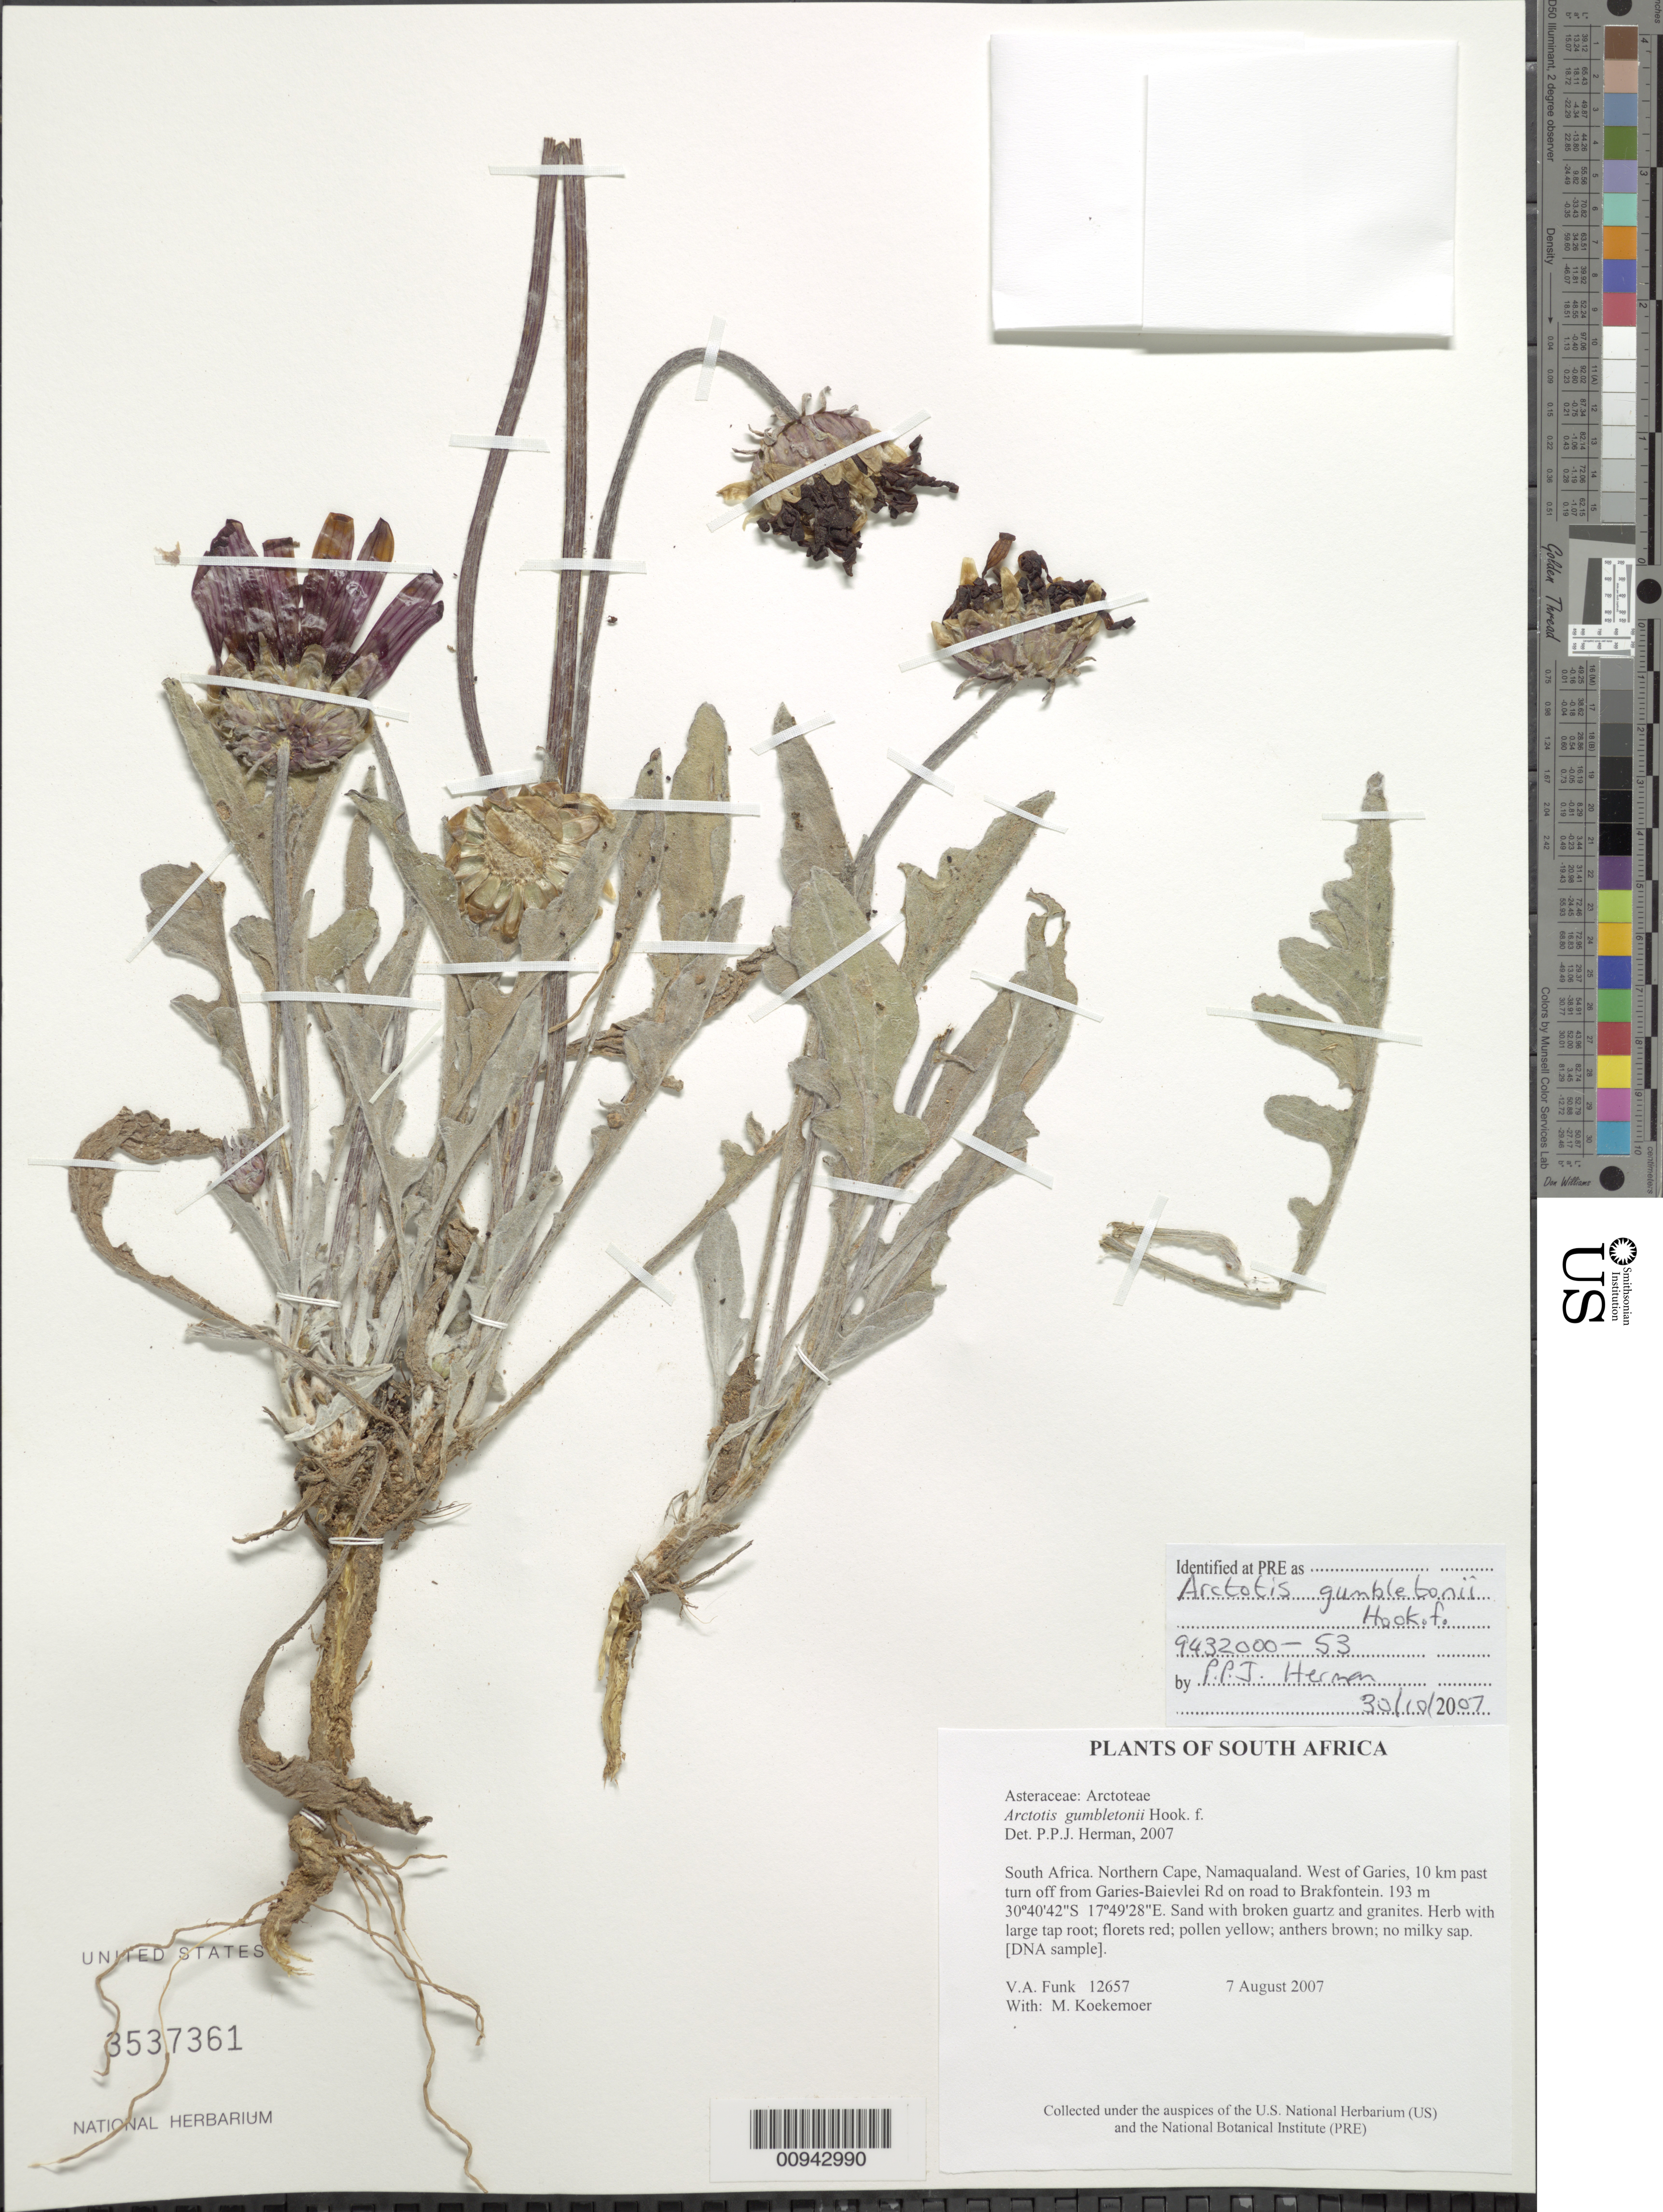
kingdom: Plantae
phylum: Tracheophyta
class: Magnoliopsida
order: Asterales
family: Asteraceae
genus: Arctotis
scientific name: Arctotis gumbletonii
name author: Hook. f.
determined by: Herman, P. P. J.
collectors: V. Funk & M. Koekemoer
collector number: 12657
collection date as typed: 7 August 2007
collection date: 2007-08-07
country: South Africa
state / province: Northern Cape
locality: West of Garies, 10 km past turn off from Garies-Baievlei Rd on road to Brakfontein, Namaqualand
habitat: Sand with broken guartz and granites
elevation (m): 193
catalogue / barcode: US 3537361